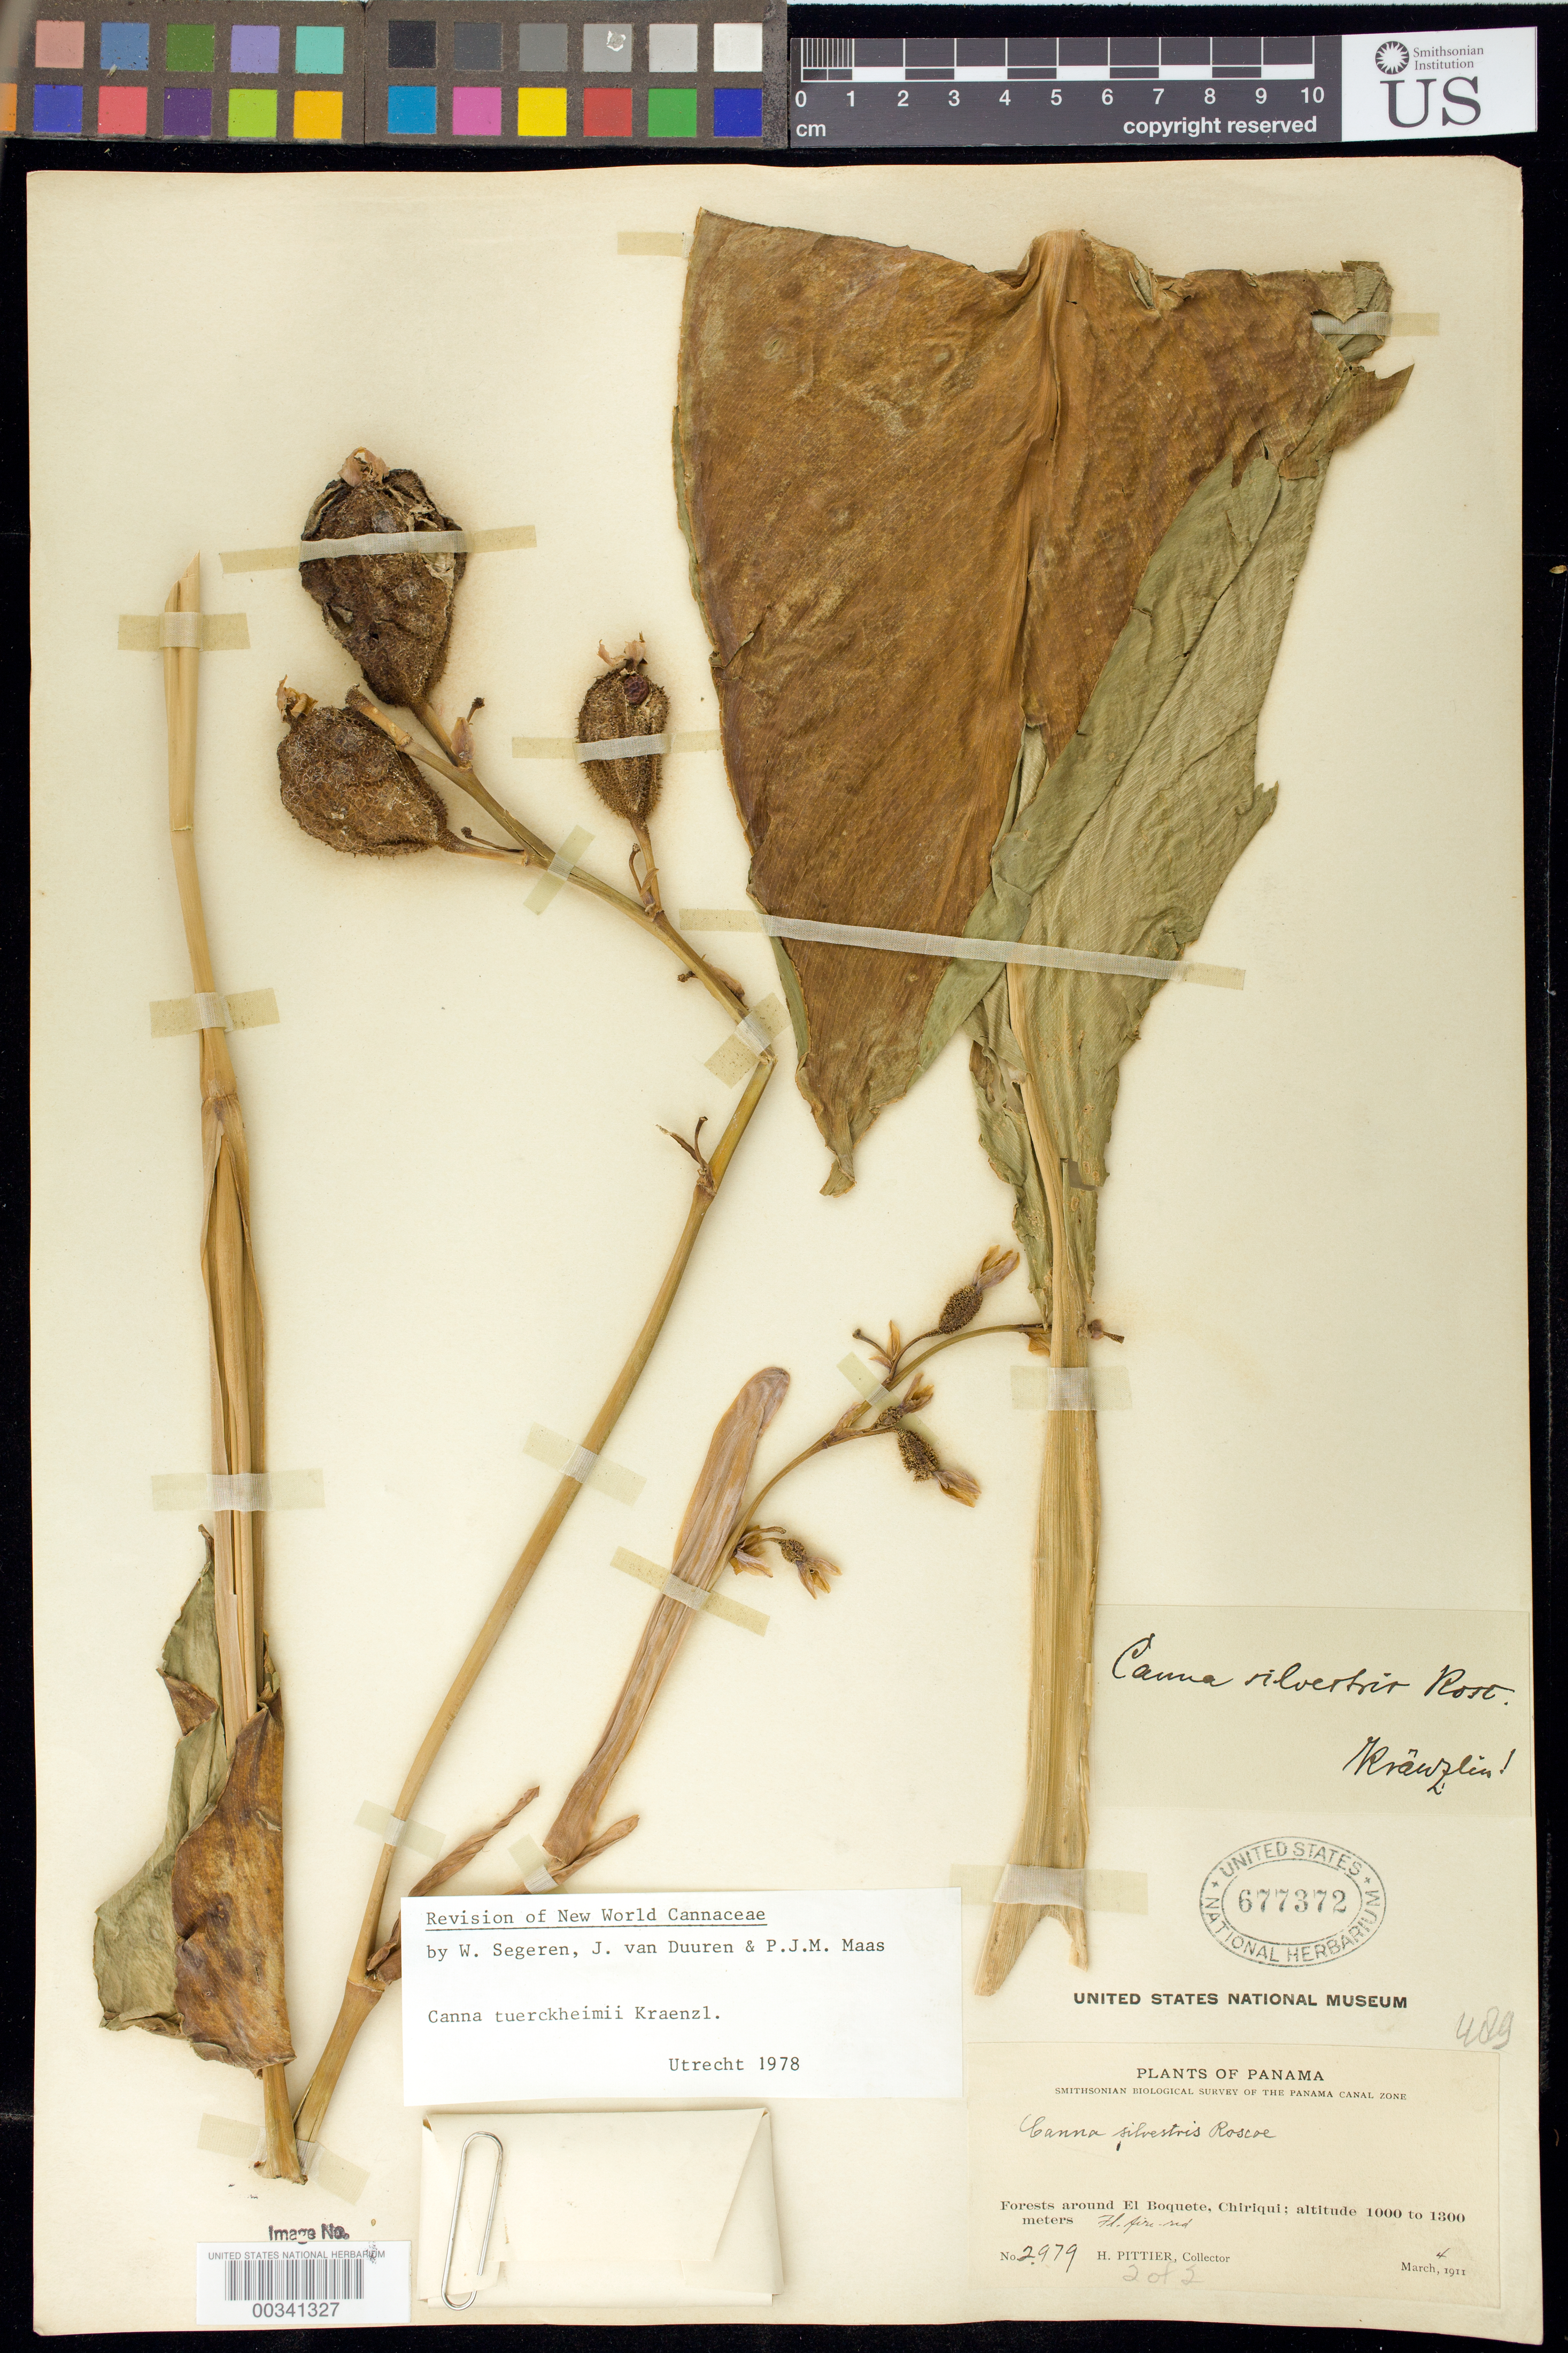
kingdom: Plantae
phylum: Tracheophyta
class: Liliopsida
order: Zingiberales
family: Cannaceae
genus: Canna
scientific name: Canna tuerckheimii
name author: Kraenzl. in Engl.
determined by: Segeren, W.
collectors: H. F. Pittier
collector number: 2979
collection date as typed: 04 Mar 1911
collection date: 1911-03-04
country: Panama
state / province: Chiriquí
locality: Forests around el Boquete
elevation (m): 1000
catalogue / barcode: US 677372